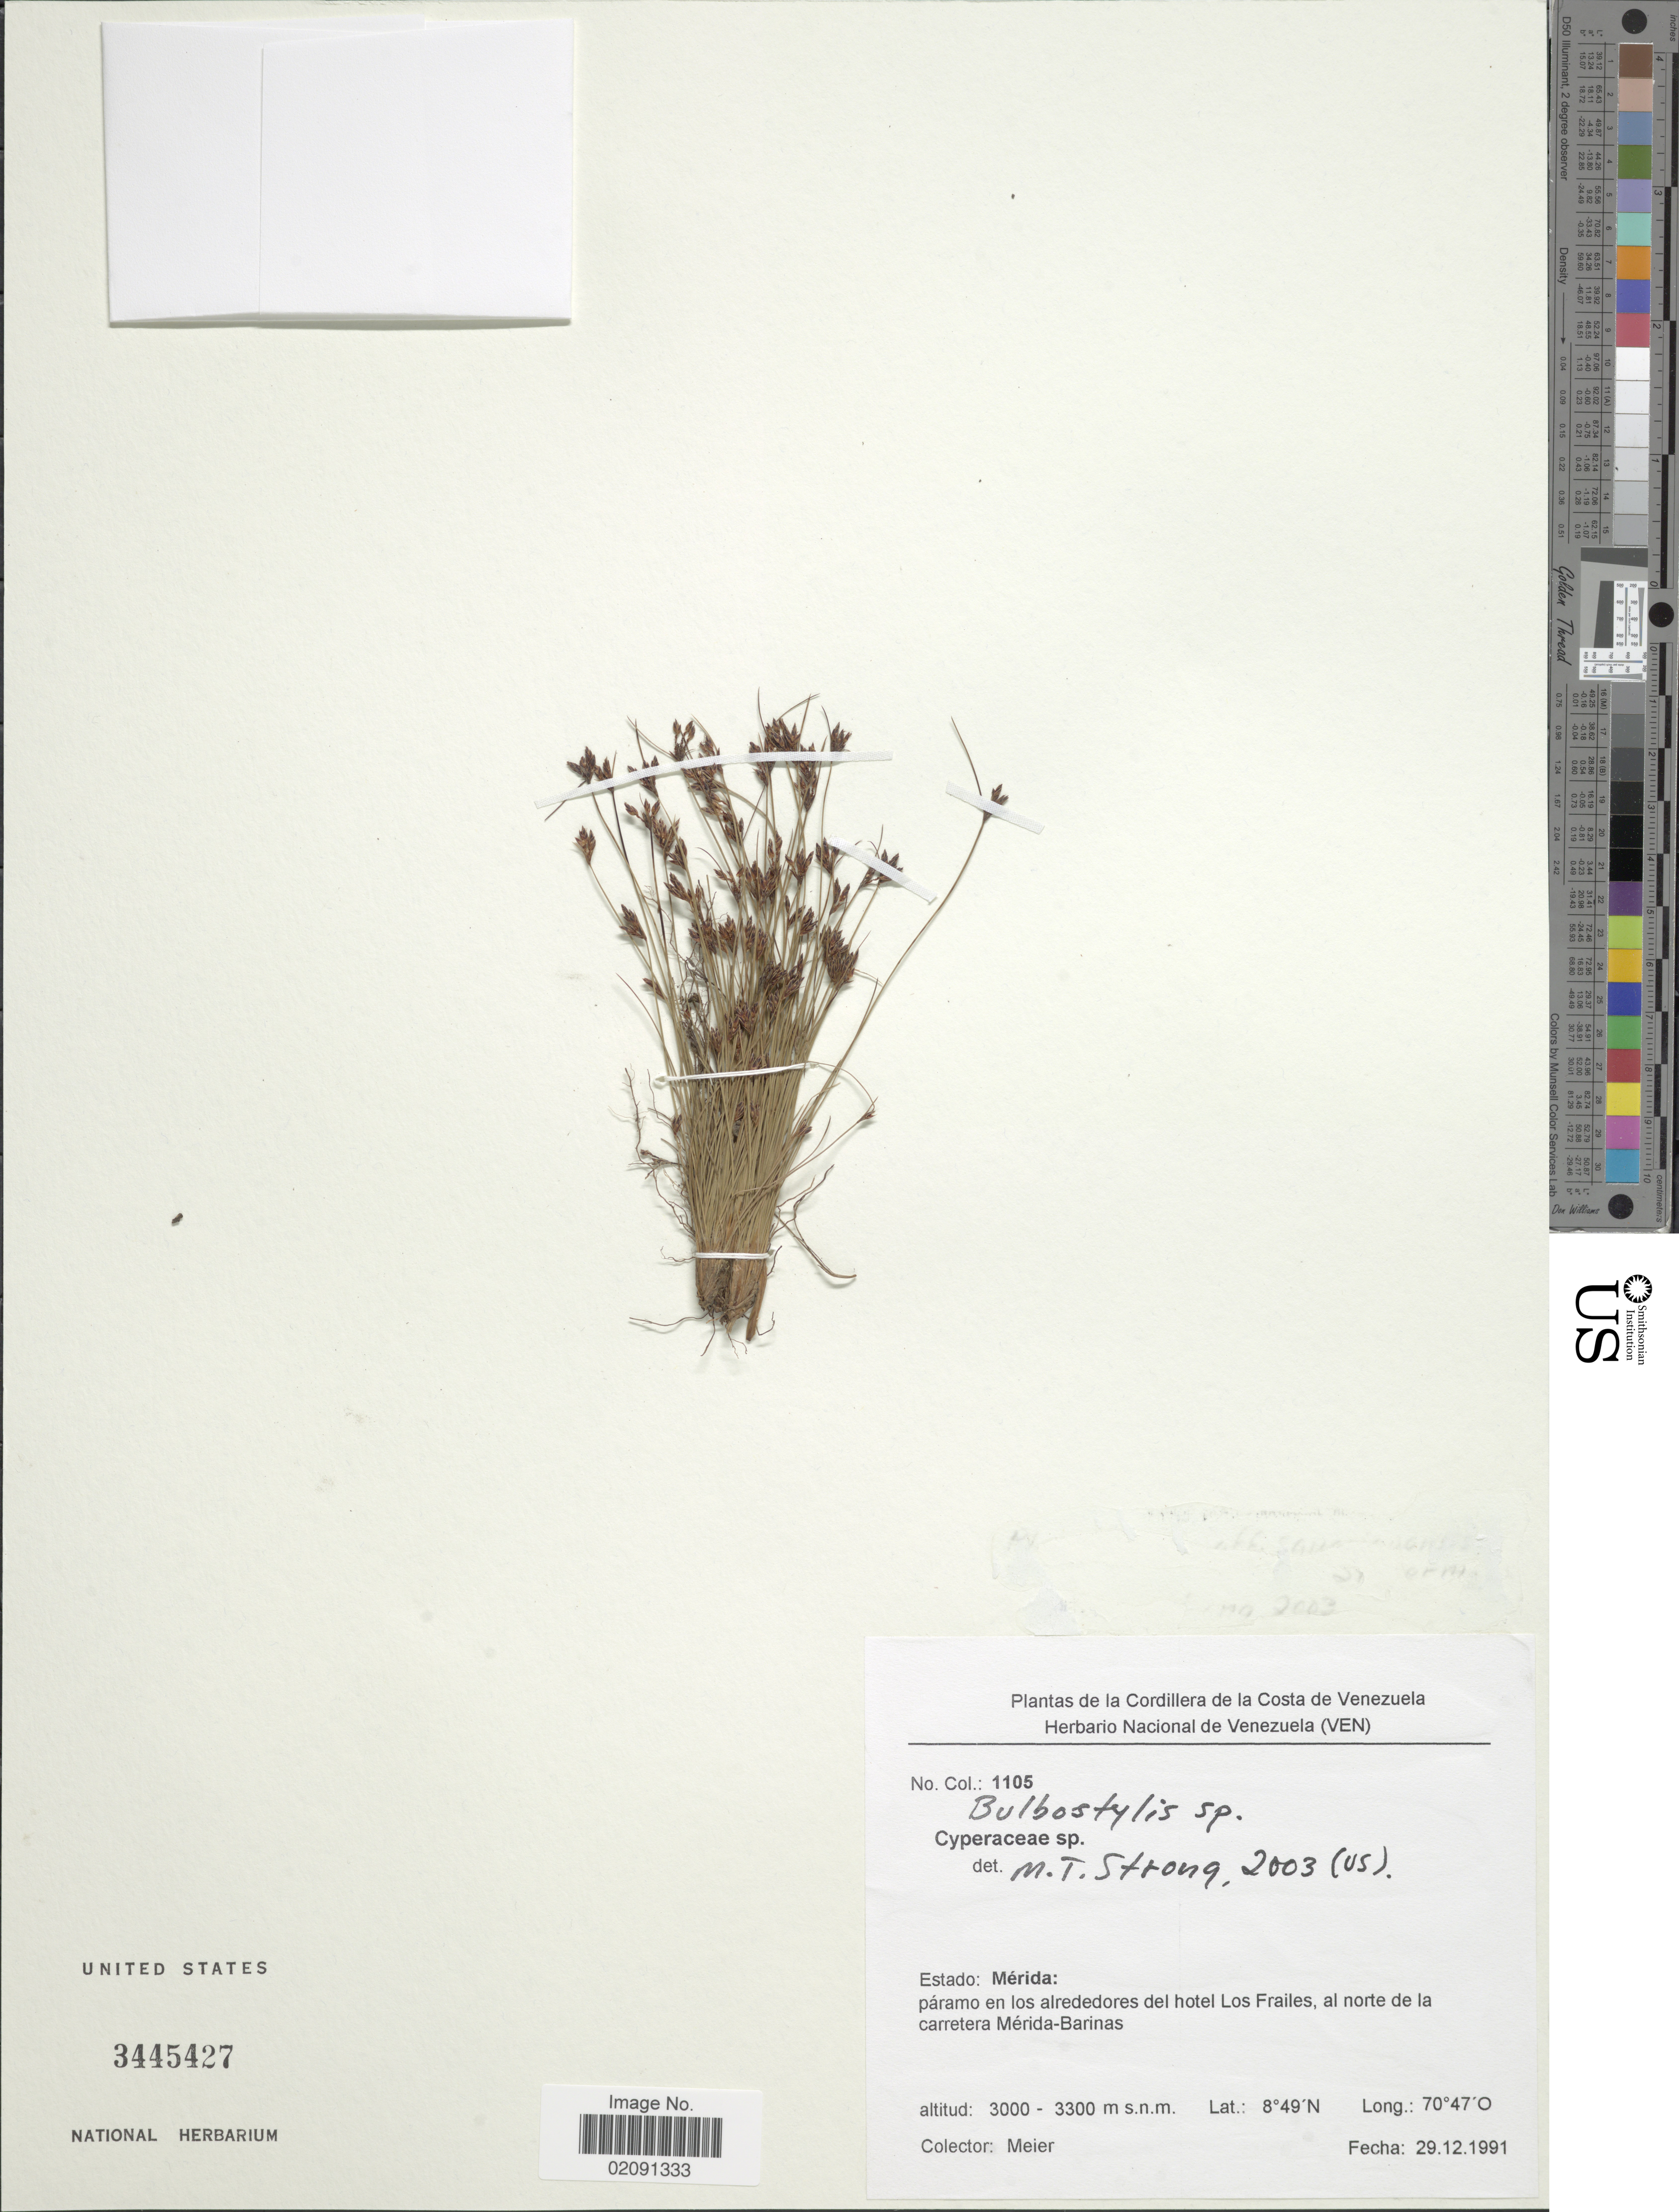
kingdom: Plantae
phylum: Tracheophyta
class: Liliopsida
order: Poales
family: Cyperaceae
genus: Bulbostylis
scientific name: Bulbostylis sp.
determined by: Strong, Mark T., (BOT), Smithsonian Institution - National Museum of Natural History (UNITED STATES)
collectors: Meier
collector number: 1105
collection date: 1991-12-29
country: Venezuela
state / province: Mérida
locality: En los alrededores del hotel Los Frailes, al norte de la carretera Merida-Barinas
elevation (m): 3000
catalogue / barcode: US 3445427